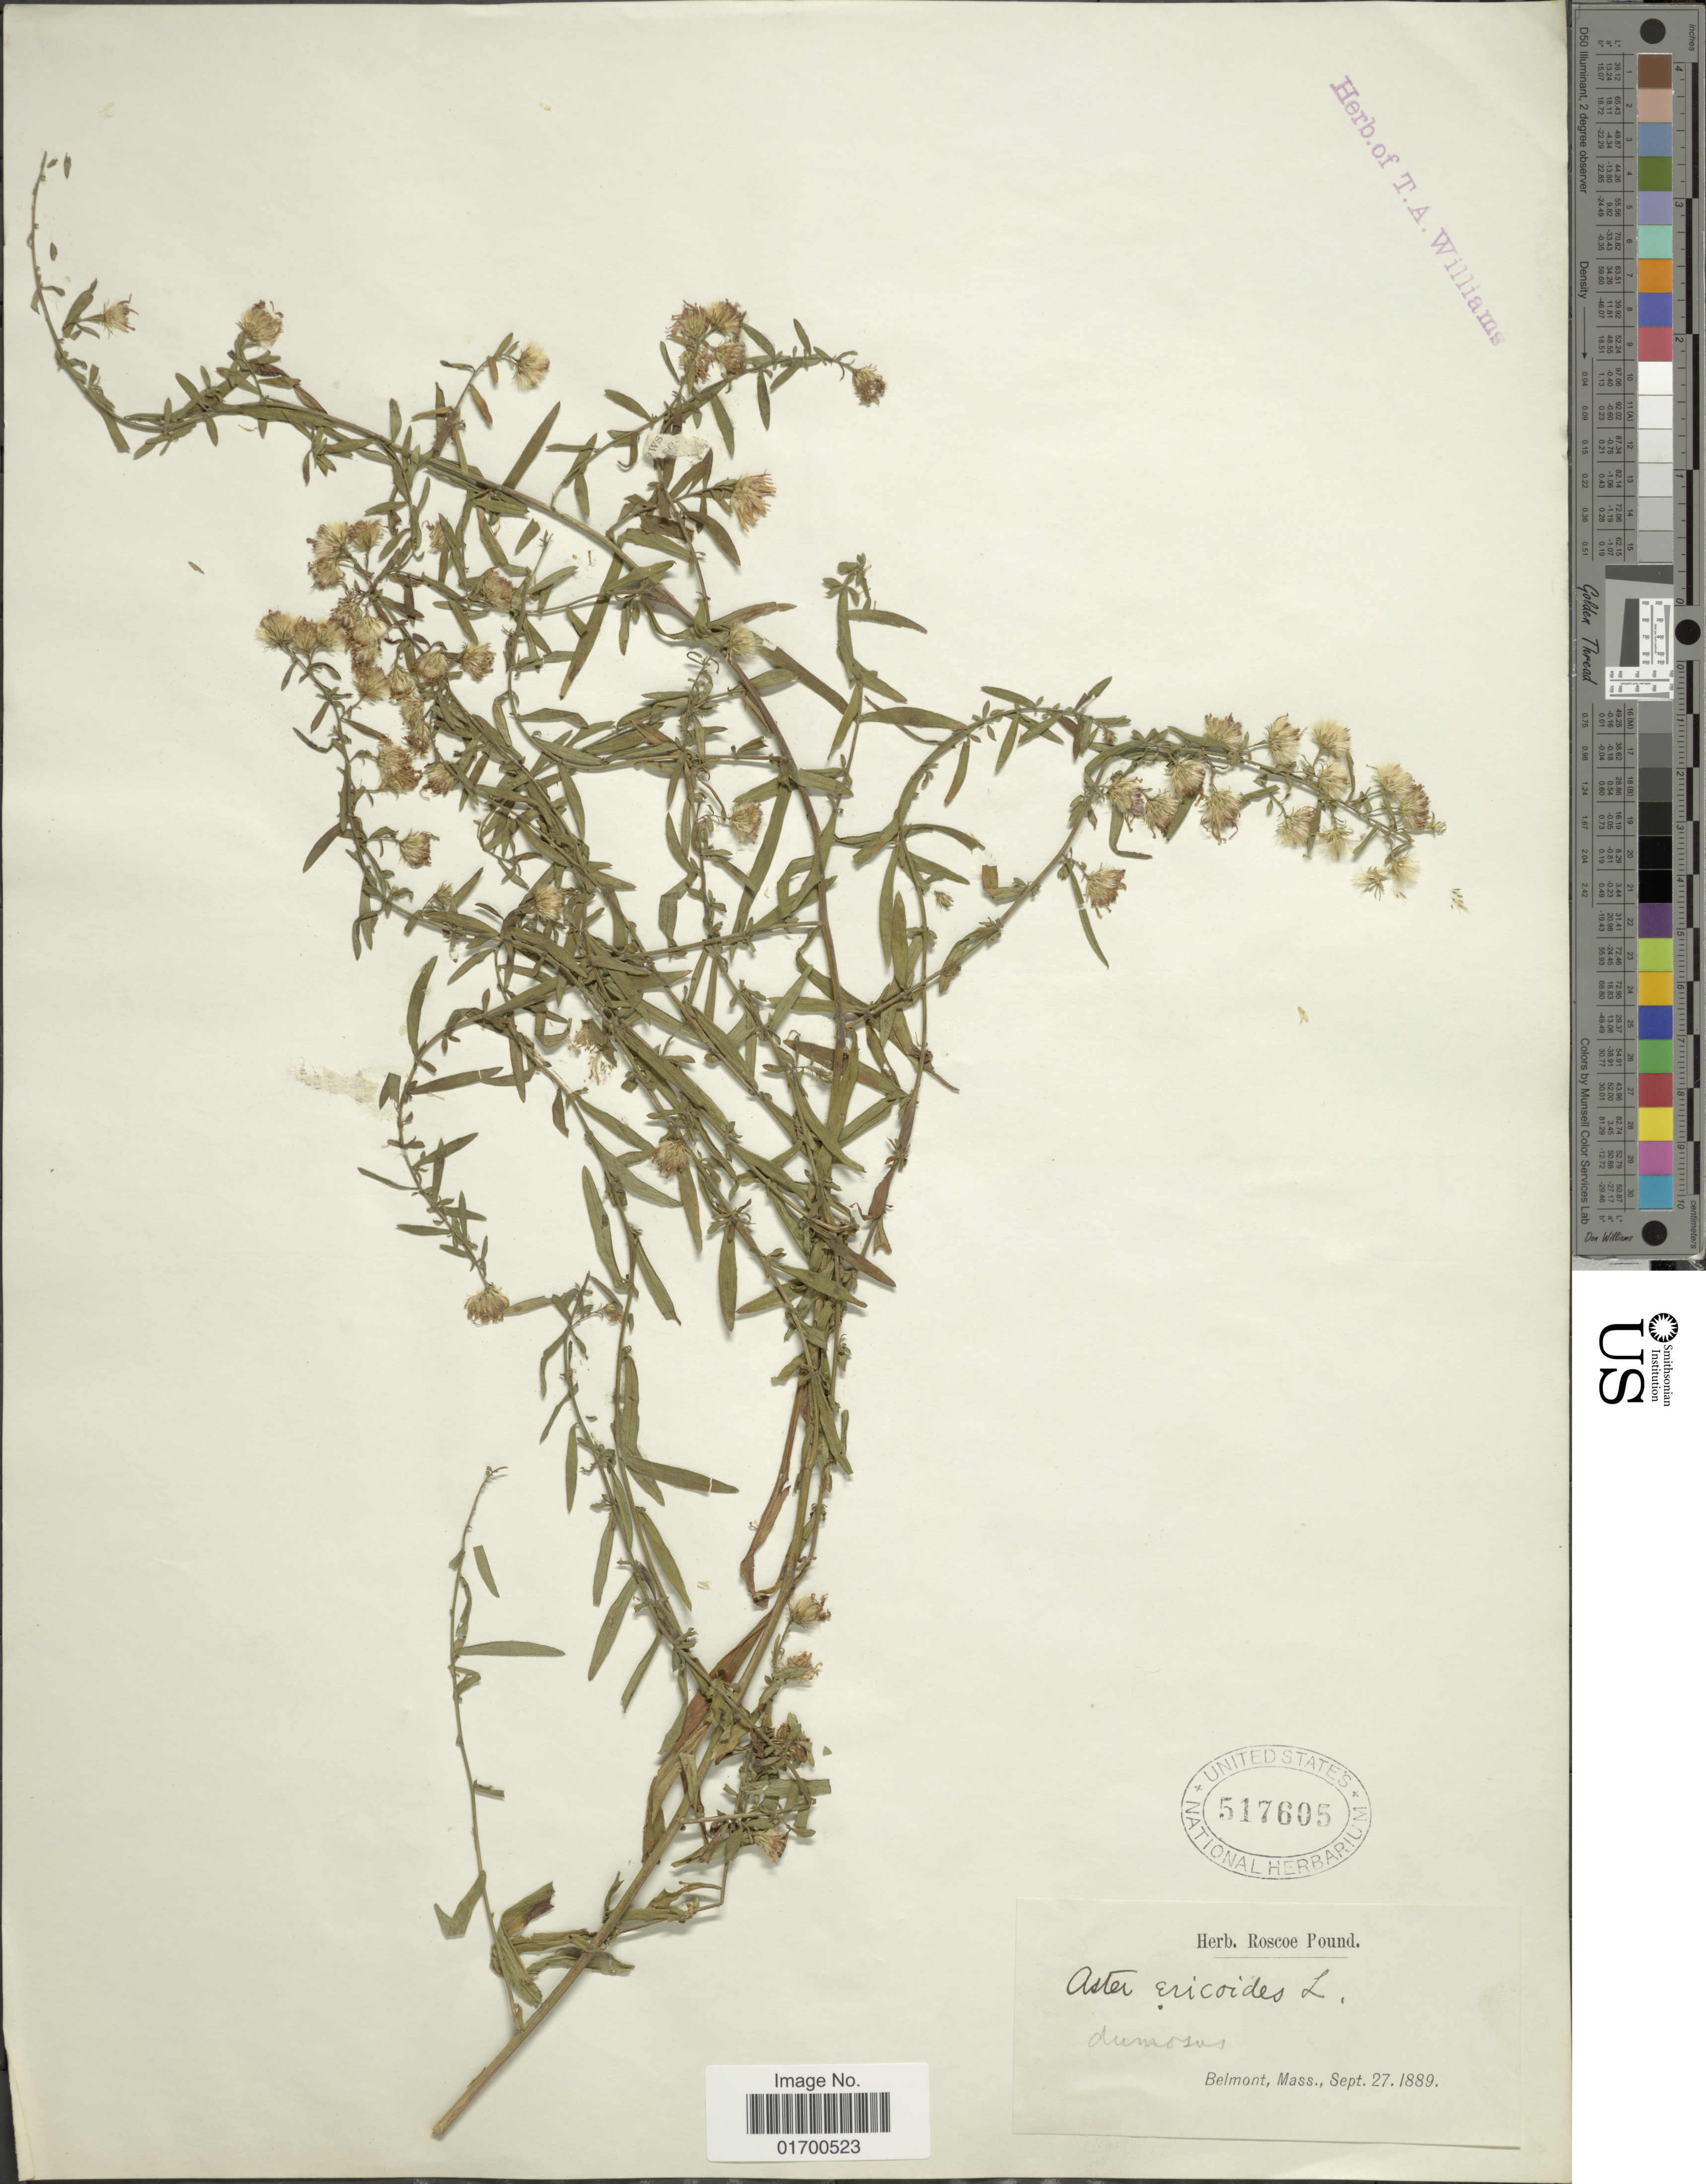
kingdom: Plantae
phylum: Tracheophyta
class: Magnoliopsida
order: Asterales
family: Asteraceae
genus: Symphyotrichum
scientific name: Symphyotrichum lateriflorum var. hirsuticaule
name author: (DC.) G.L. Nesom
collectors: ex herb. Roscoe Pound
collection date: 1889-09-27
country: United States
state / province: Massachusetts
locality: Belmont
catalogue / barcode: US 517605